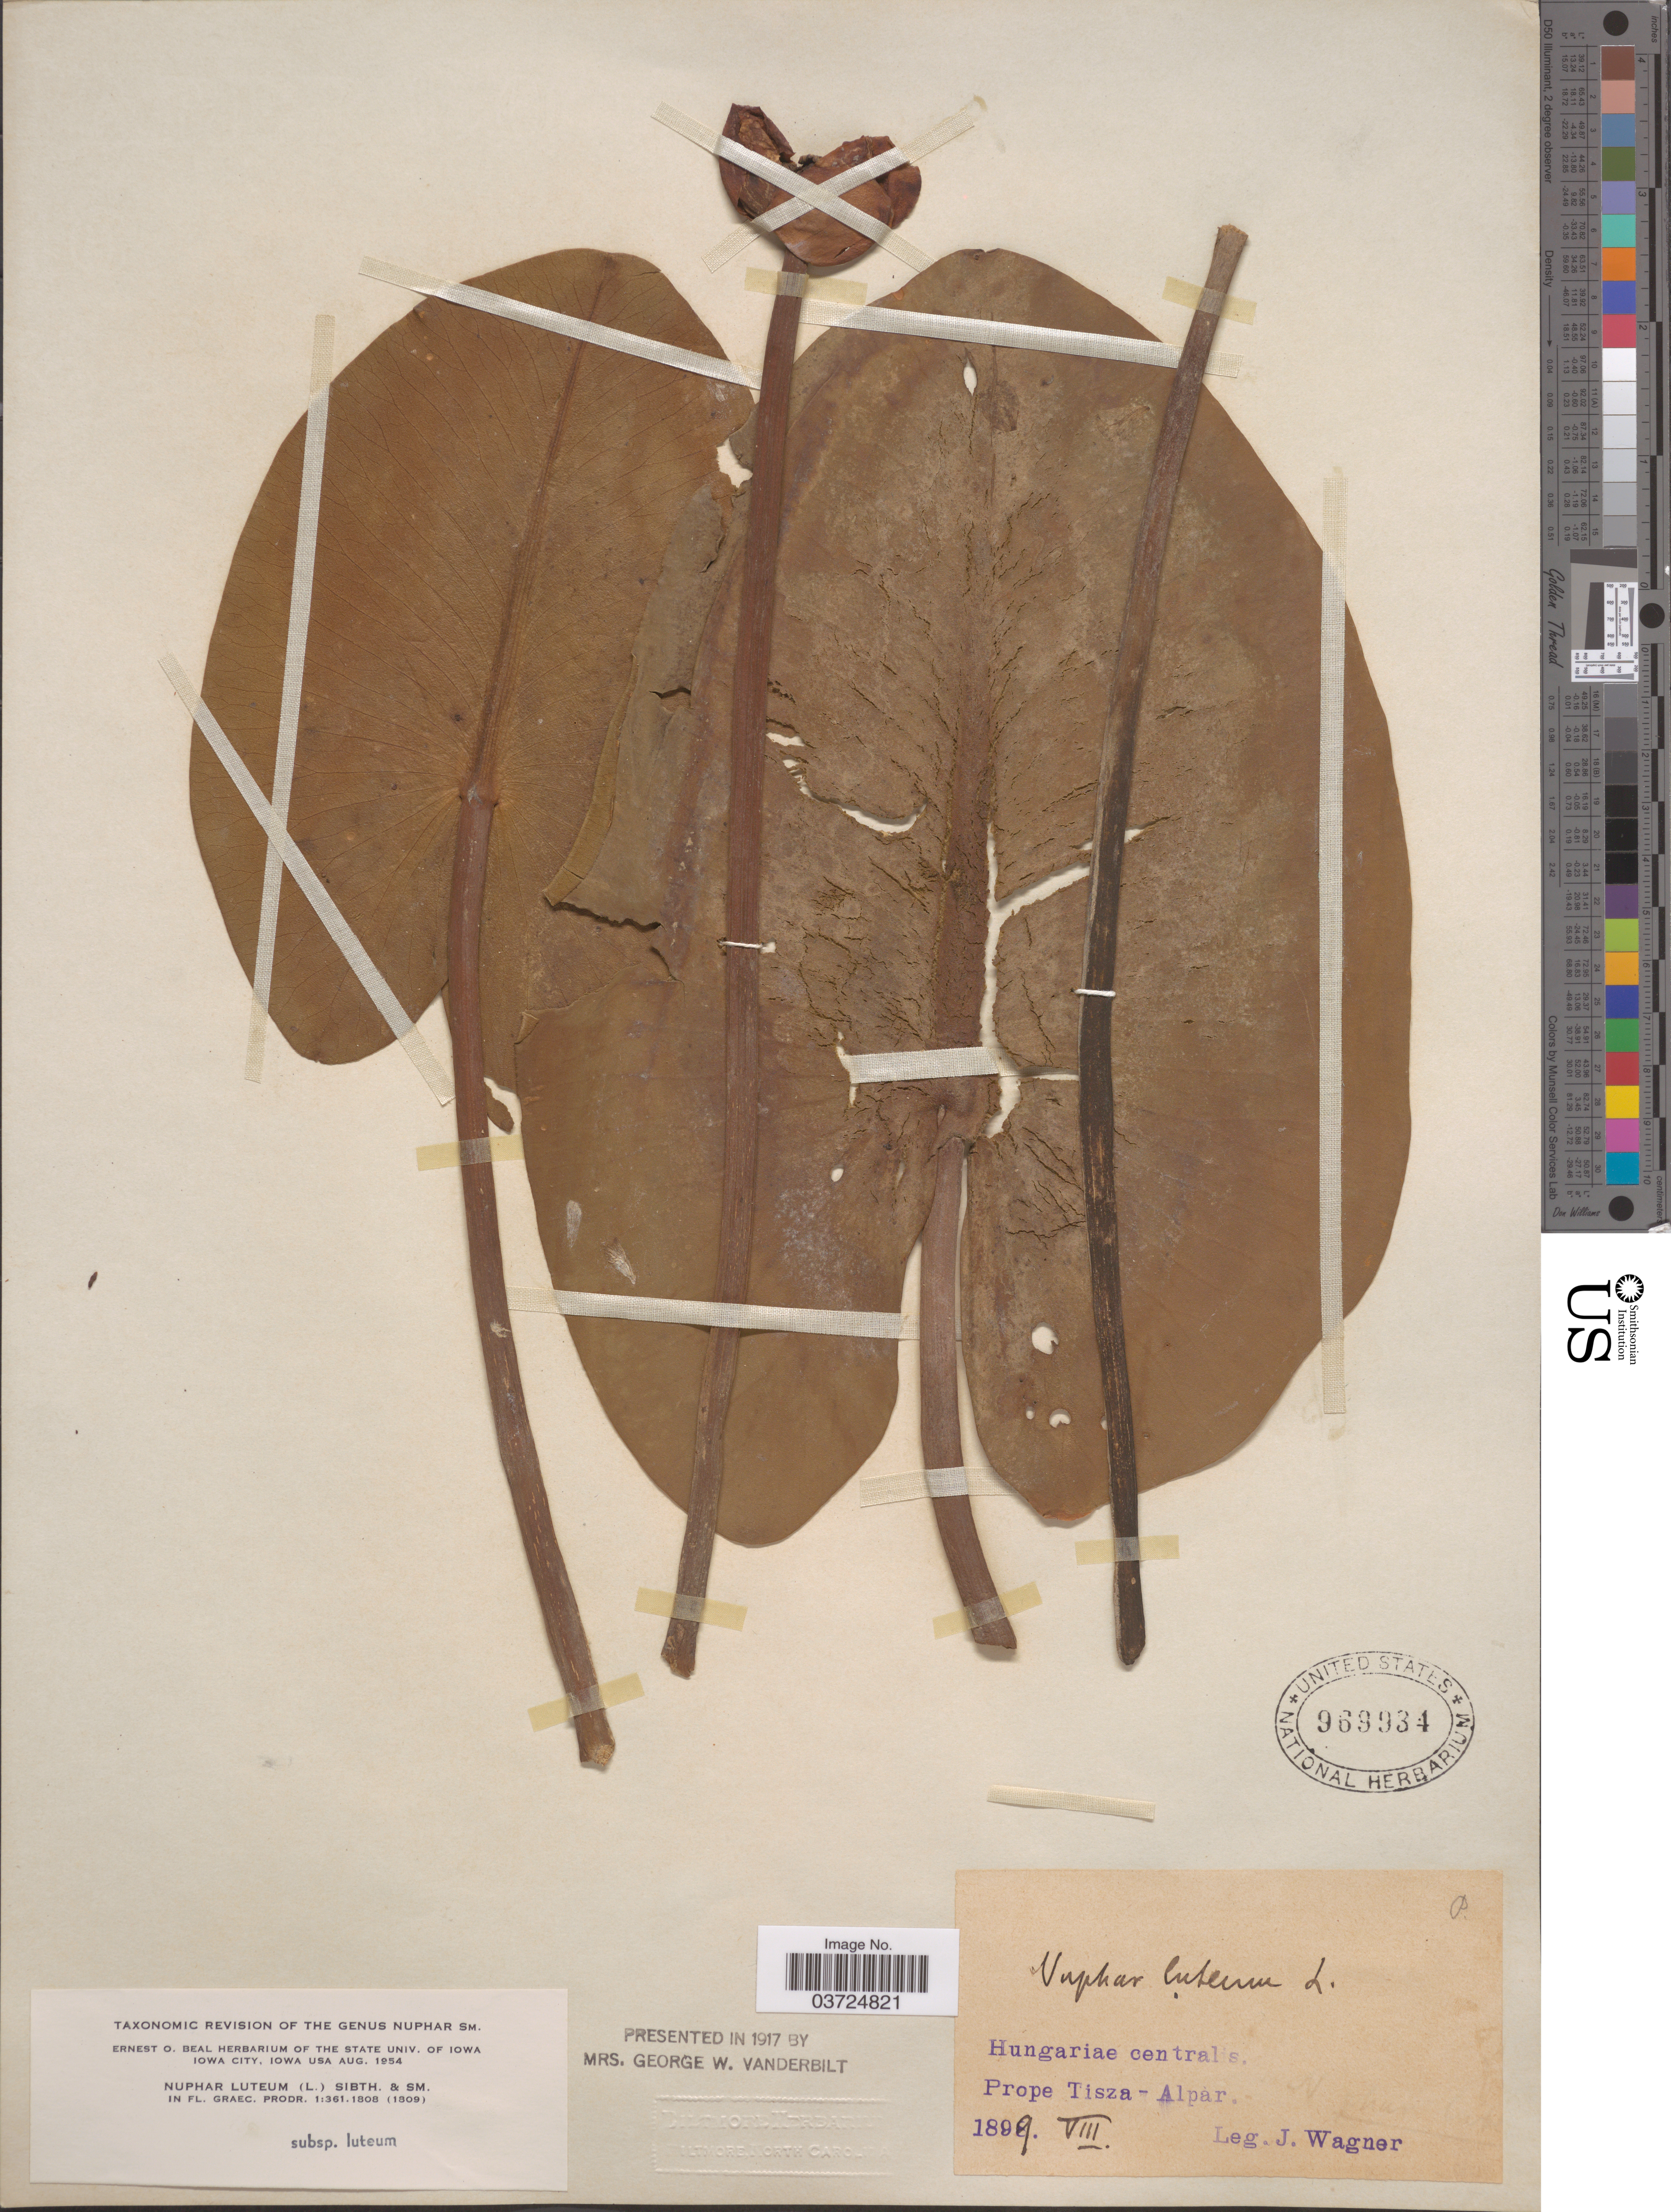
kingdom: Plantae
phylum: Tracheophyta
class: Magnoliopsida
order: Nymphaeales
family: Nymphaeaceae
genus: Nuphar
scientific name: Nuphar lutea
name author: (L.) Sm.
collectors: J. Wagner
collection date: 1899-08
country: Hungary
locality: Hungariae centralis. Prope Tisza - Alpar.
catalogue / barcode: US 969934